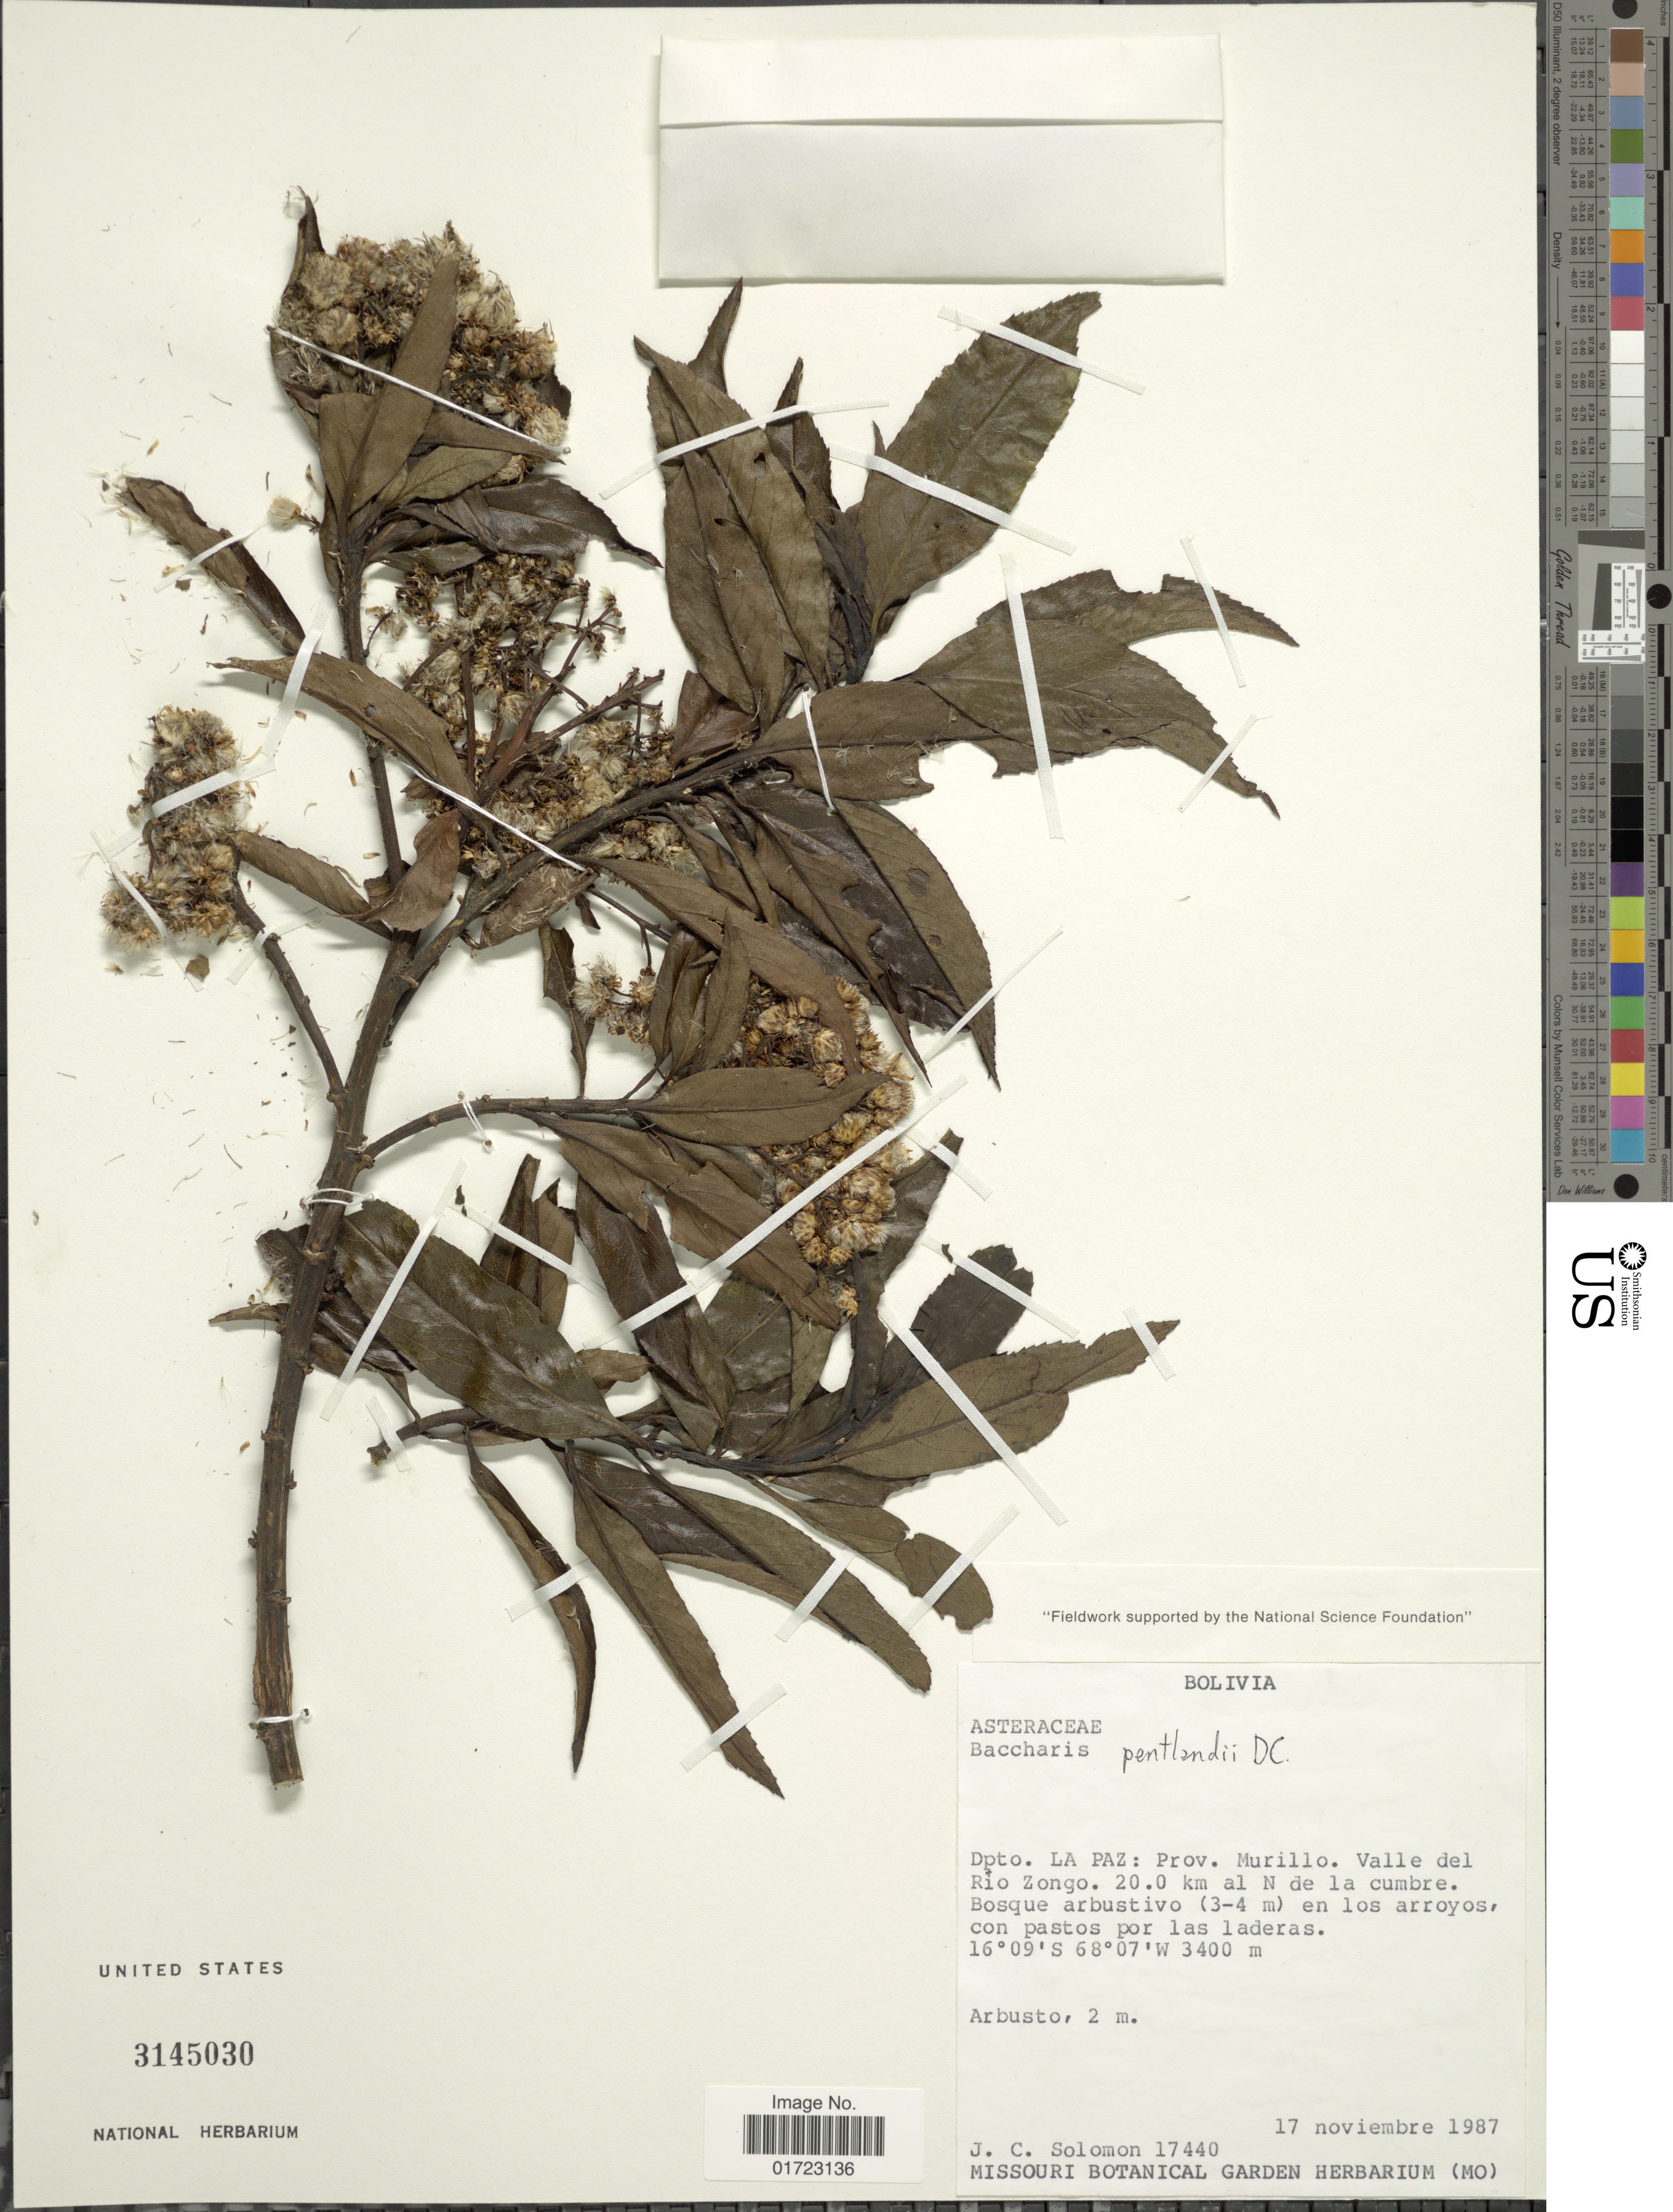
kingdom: Plantae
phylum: Tracheophyta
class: Magnoliopsida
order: Asterales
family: Asteraceae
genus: Baccharis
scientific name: Baccharis pentlandii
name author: DC.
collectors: J. C. Solomon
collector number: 17440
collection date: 1987-11-17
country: Bolivia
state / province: La Paz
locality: Prov. Murillo. Valle del Rio Zongo. 20.0 km al N de la cumbre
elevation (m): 3400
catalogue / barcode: US 3145030